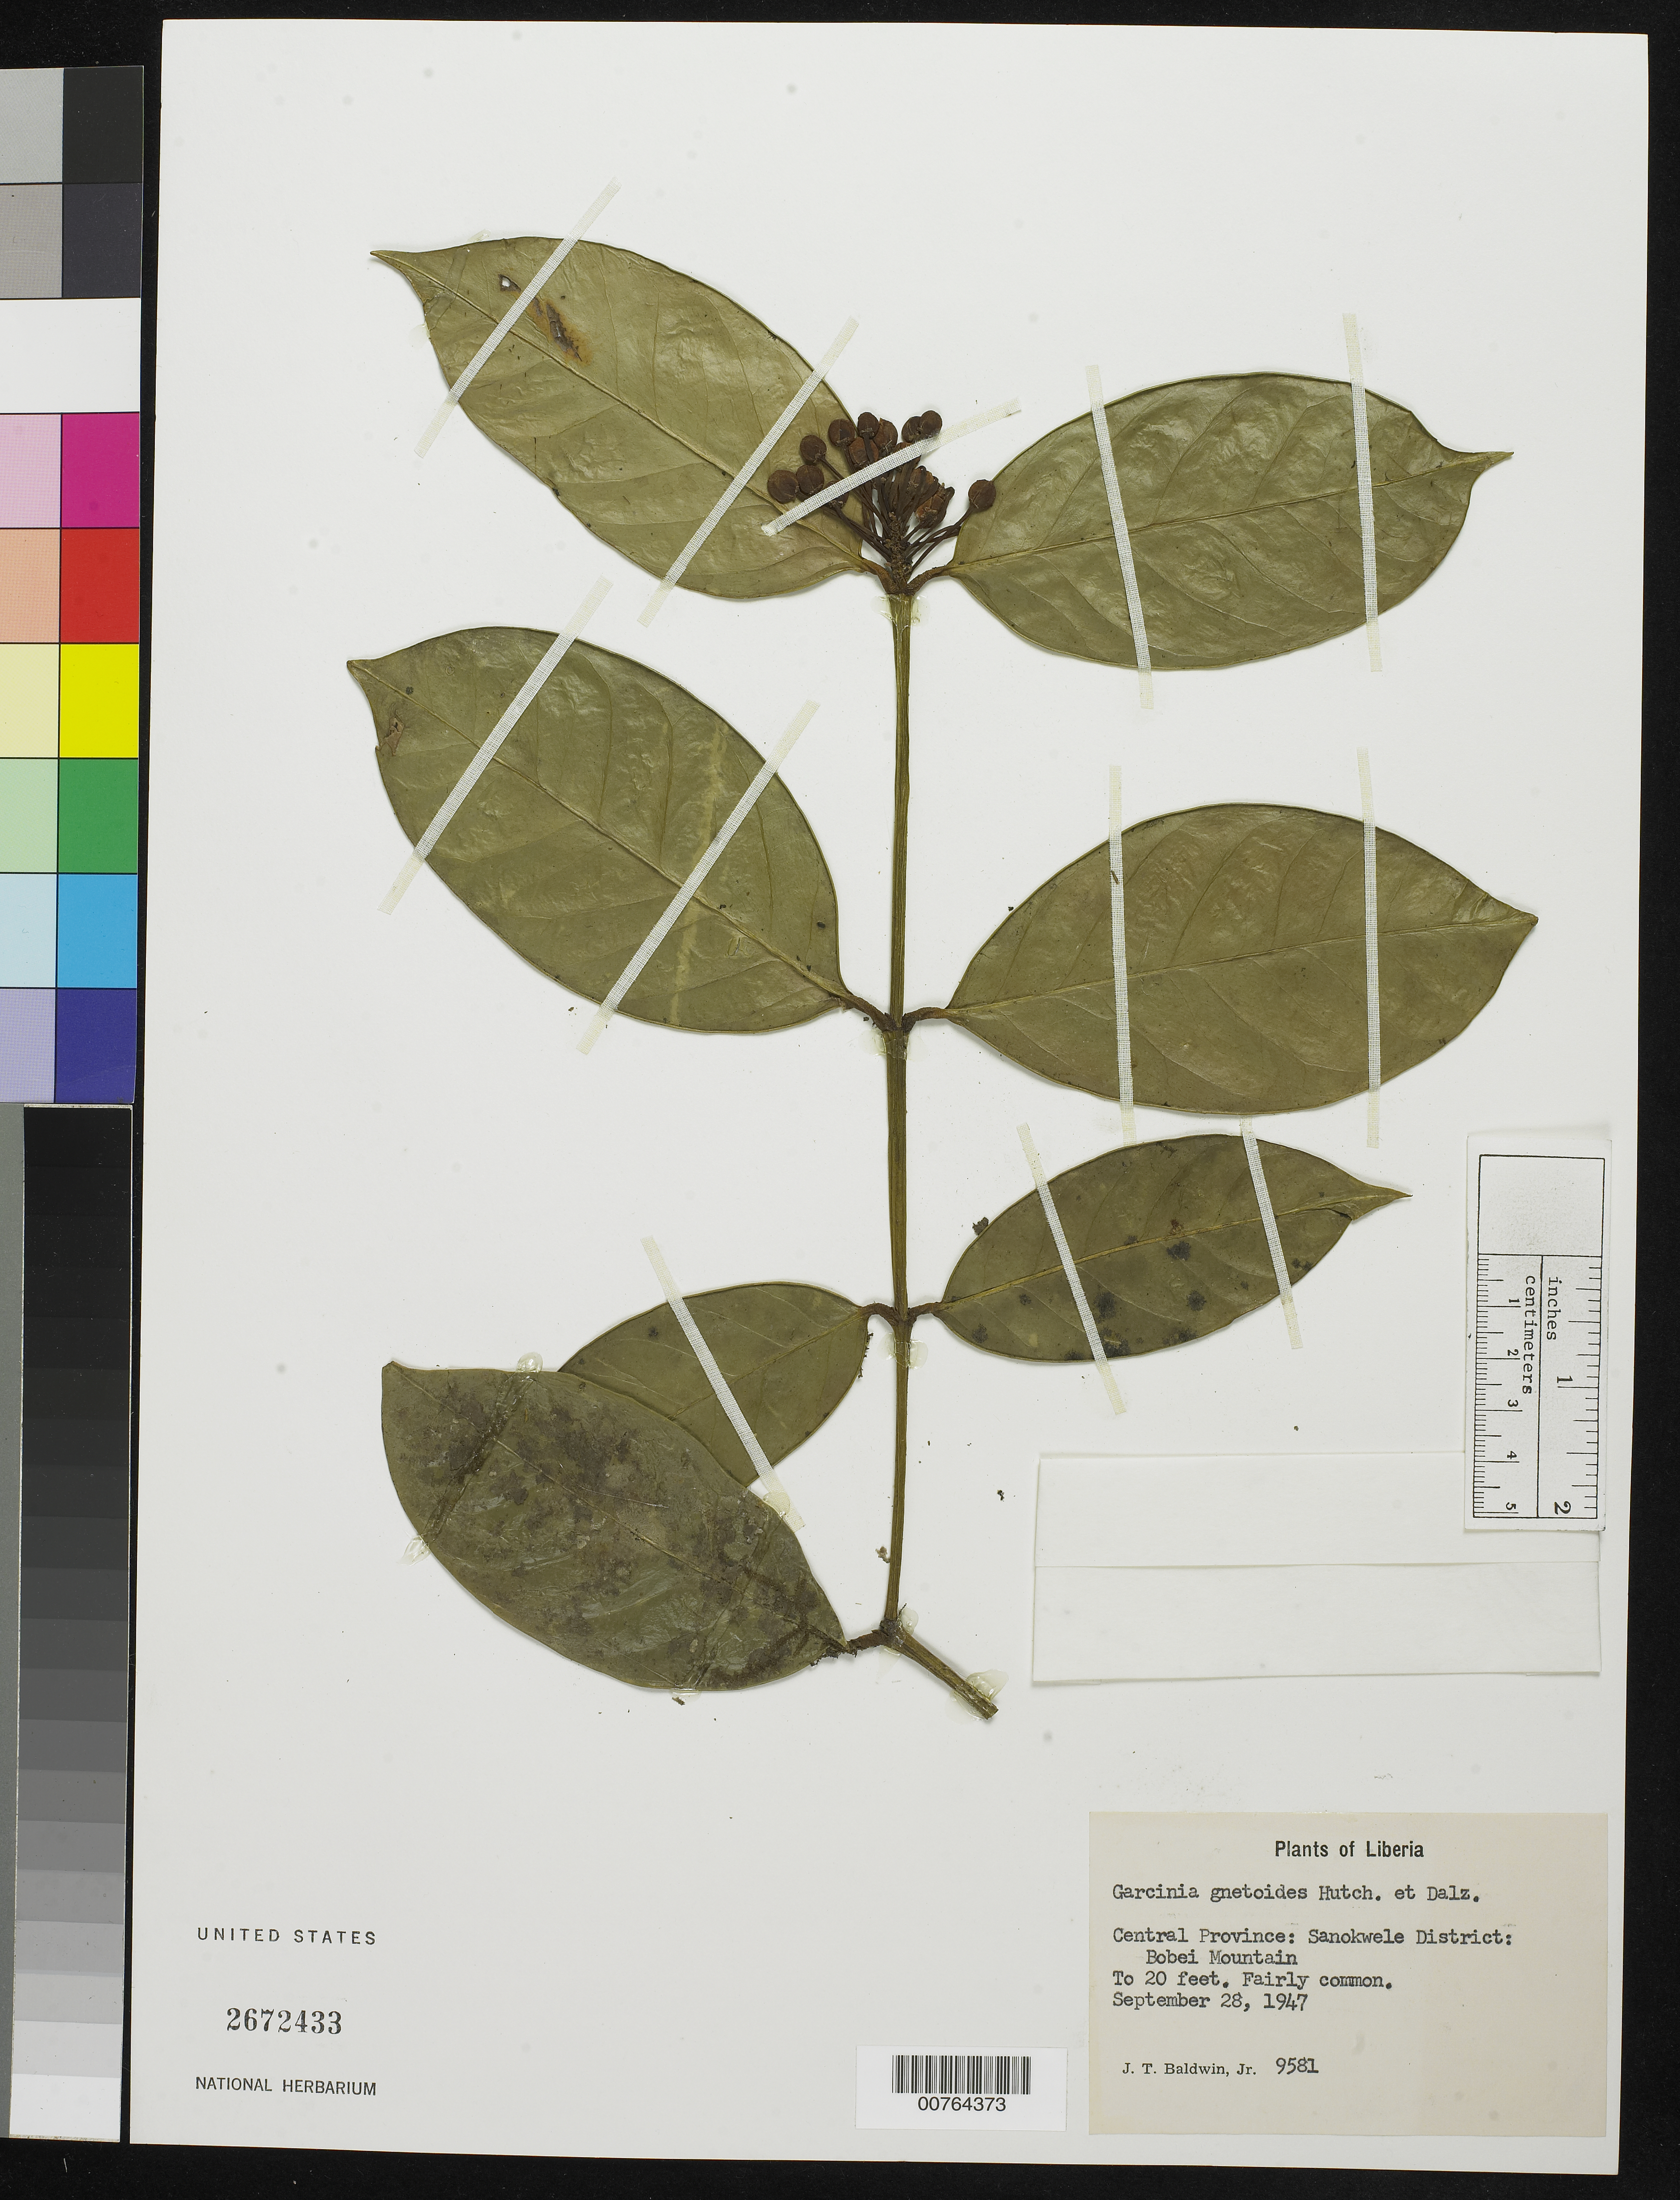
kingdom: Plantae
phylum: Tracheophyta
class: Magnoliopsida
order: Malpighiales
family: Clusiaceae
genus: Garcinia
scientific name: Garcinia gnetoides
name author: Hutch. & Dalziel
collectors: J. T. Baldwin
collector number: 9581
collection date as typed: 28 Sep 1947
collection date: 1947-09-28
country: Liberia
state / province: Nimba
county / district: Sanokwele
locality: Bobei Mountain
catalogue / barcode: US 2672433